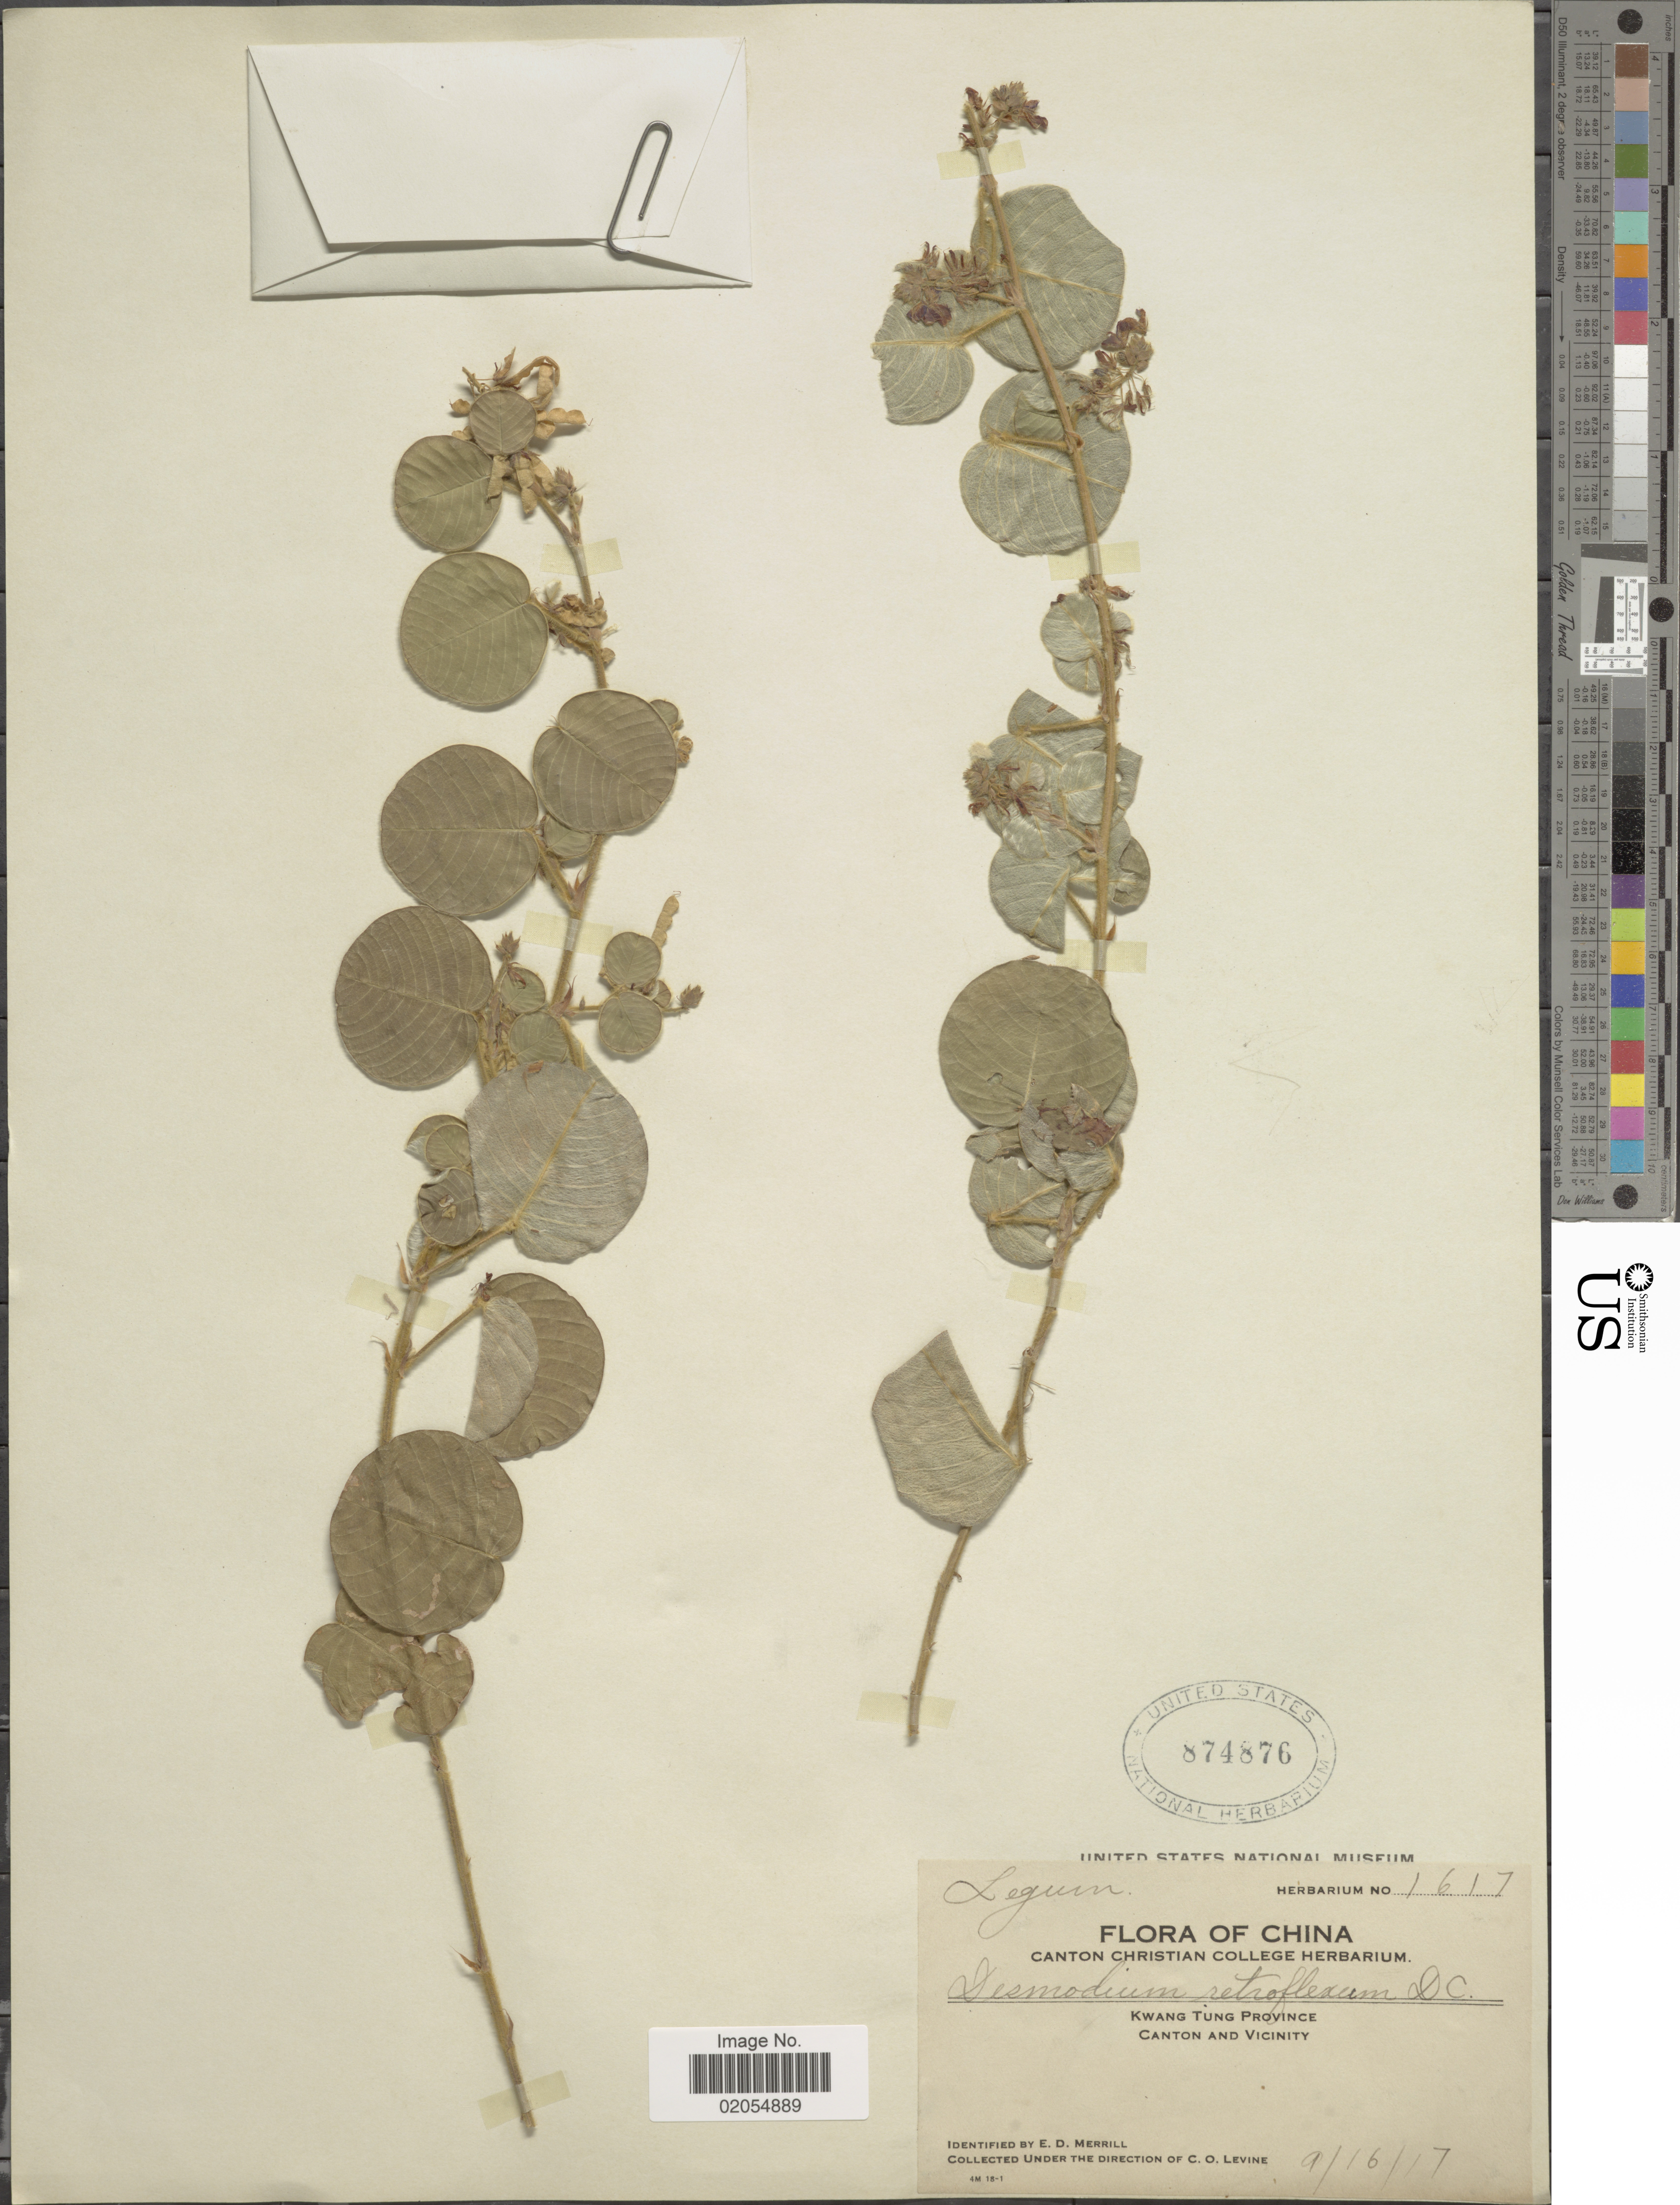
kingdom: Plantae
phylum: Tracheophyta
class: Magnoliopsida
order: Fabales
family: Fabaceae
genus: Grona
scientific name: Grona styracifolia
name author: (Osbeck) H. Ohashi & K. Ohashi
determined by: Strong, Mark T., (BOT), Smithsonian Institution - National Museum of Natural History (UNITED STATES)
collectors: E. D. Merrill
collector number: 1617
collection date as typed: Transcribed d/m/y: 16/9/17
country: China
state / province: Guangdong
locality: Kwang Tung Province, Canton and vicinity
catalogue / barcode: US 874876